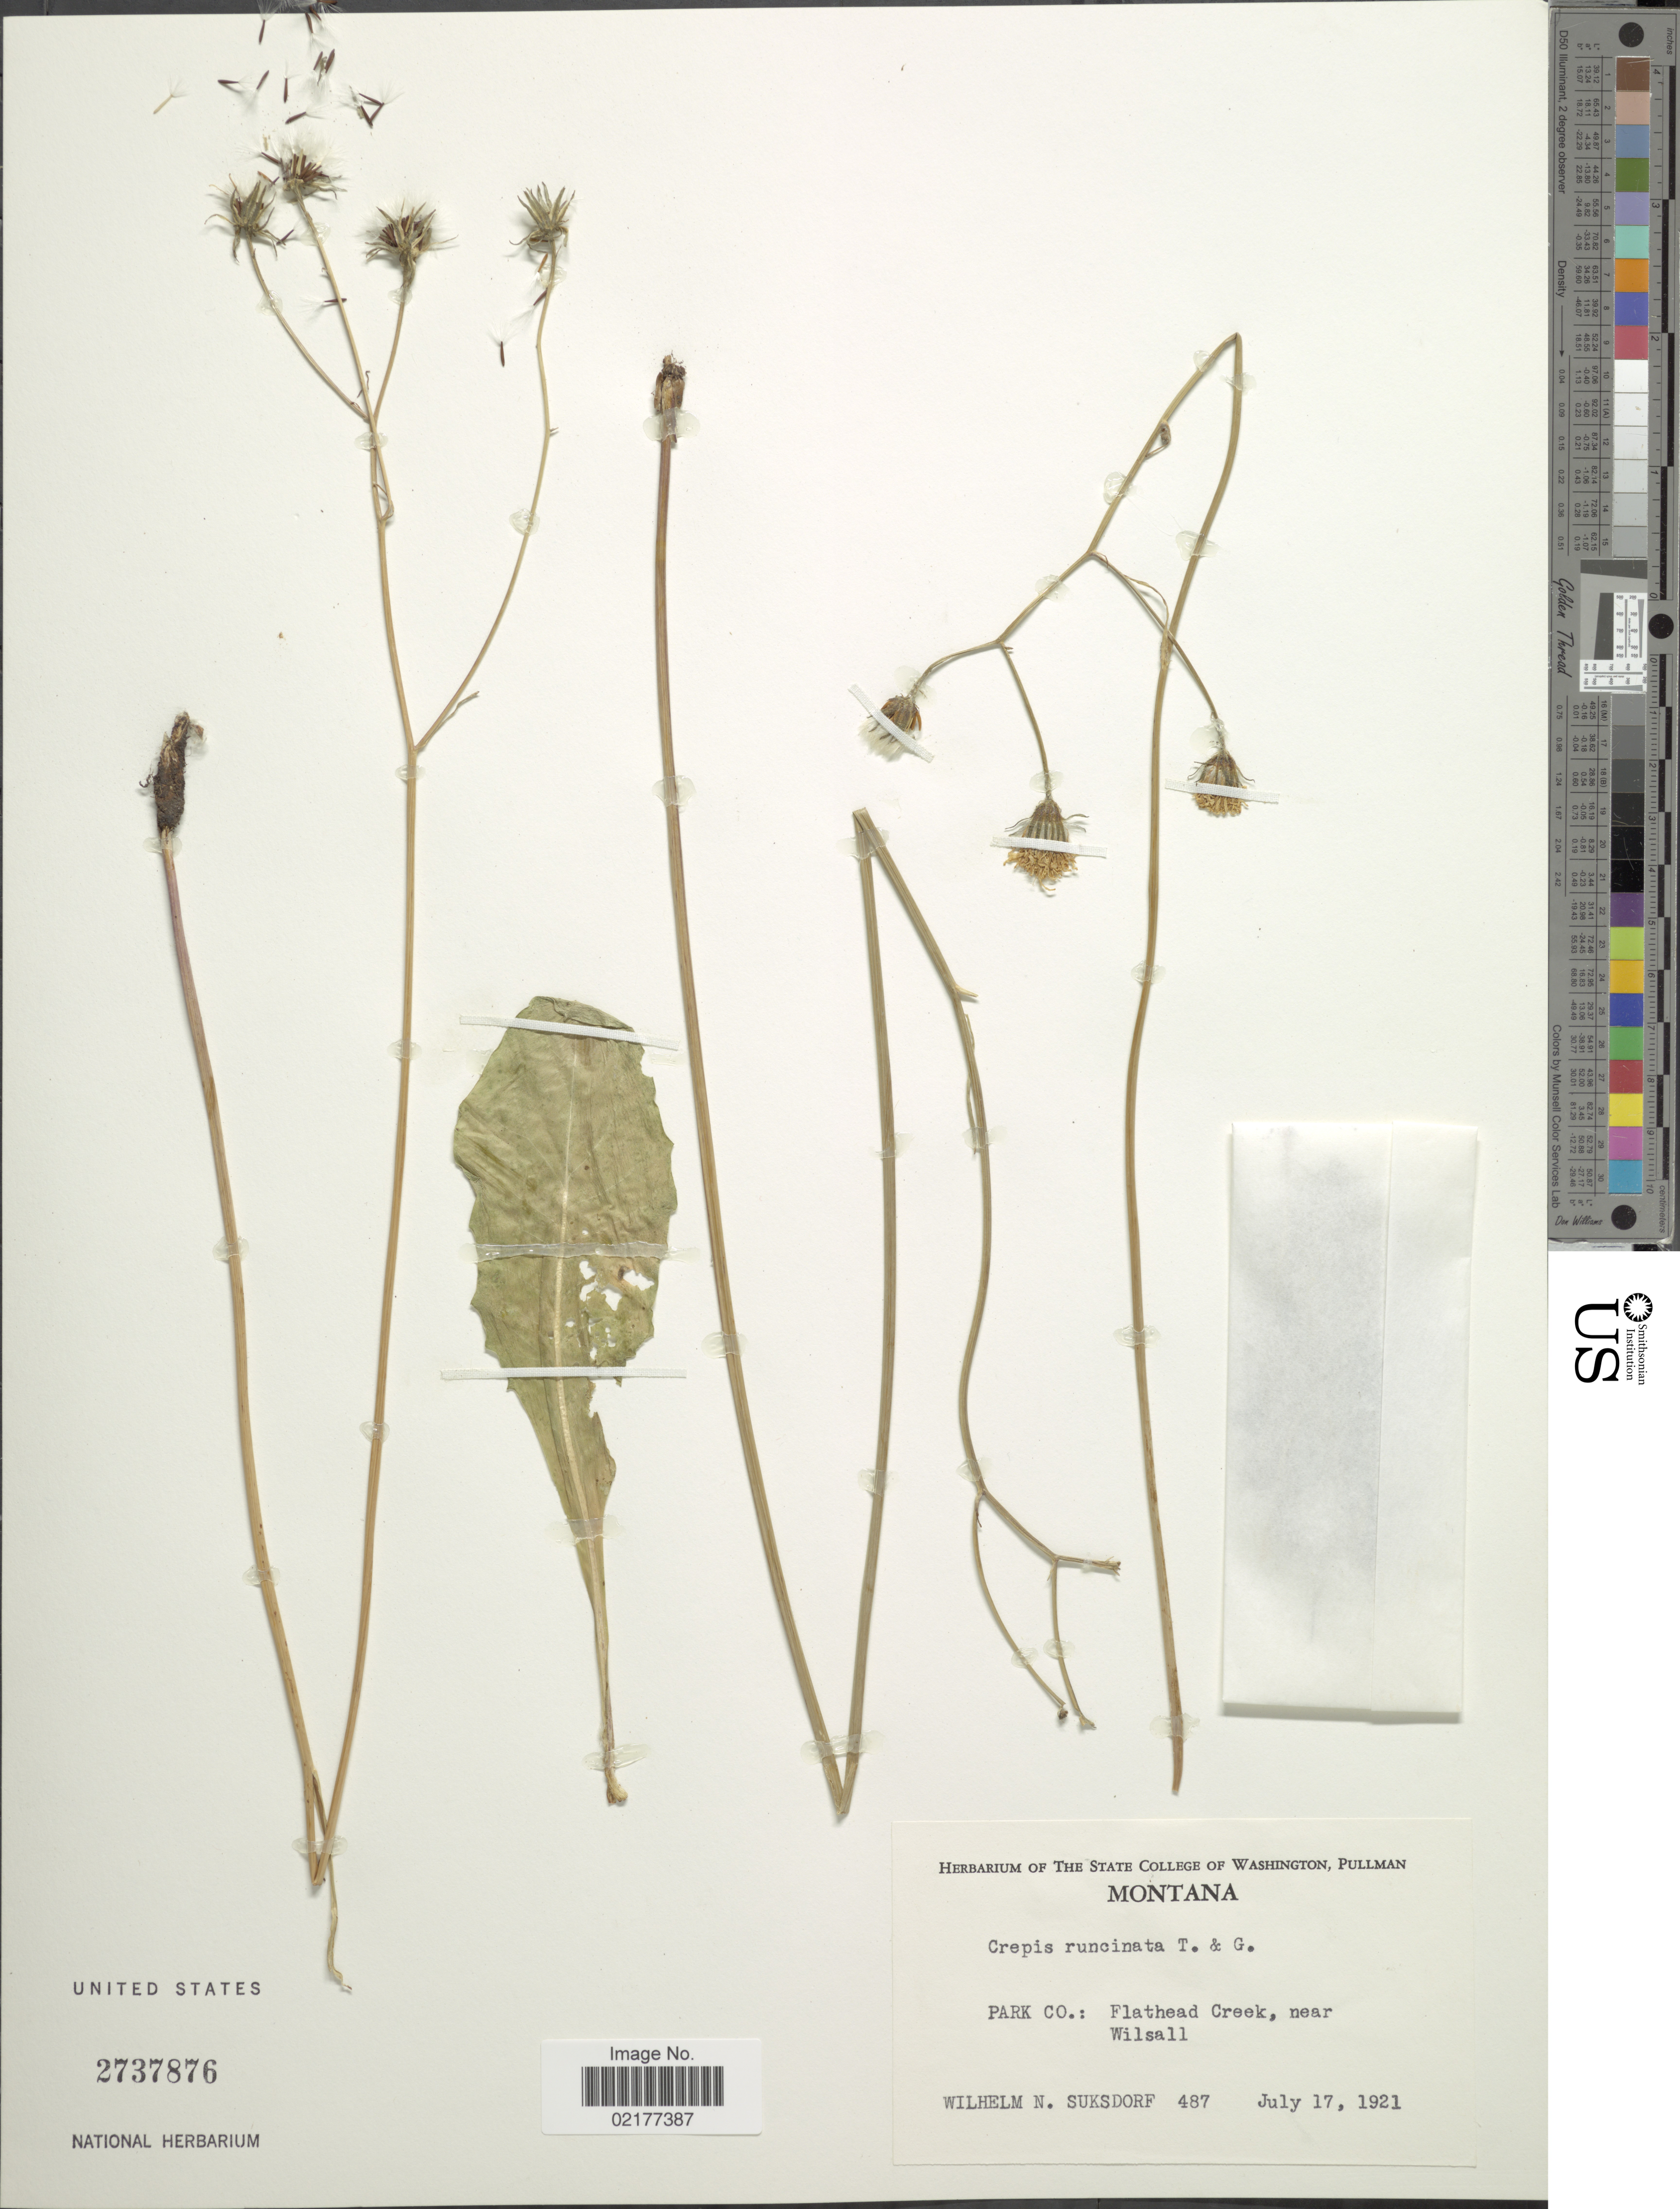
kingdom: Plantae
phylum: Tracheophyta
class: Magnoliopsida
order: Asterales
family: Asteraceae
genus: Crepis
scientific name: Crepis runcinata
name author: Torr. & A. Gray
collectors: W. N. Suksdorf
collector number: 487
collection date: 1921-07-17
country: United States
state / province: Montana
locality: Park Co.: Flathead Creek, near Wilsall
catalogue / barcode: US 2737876